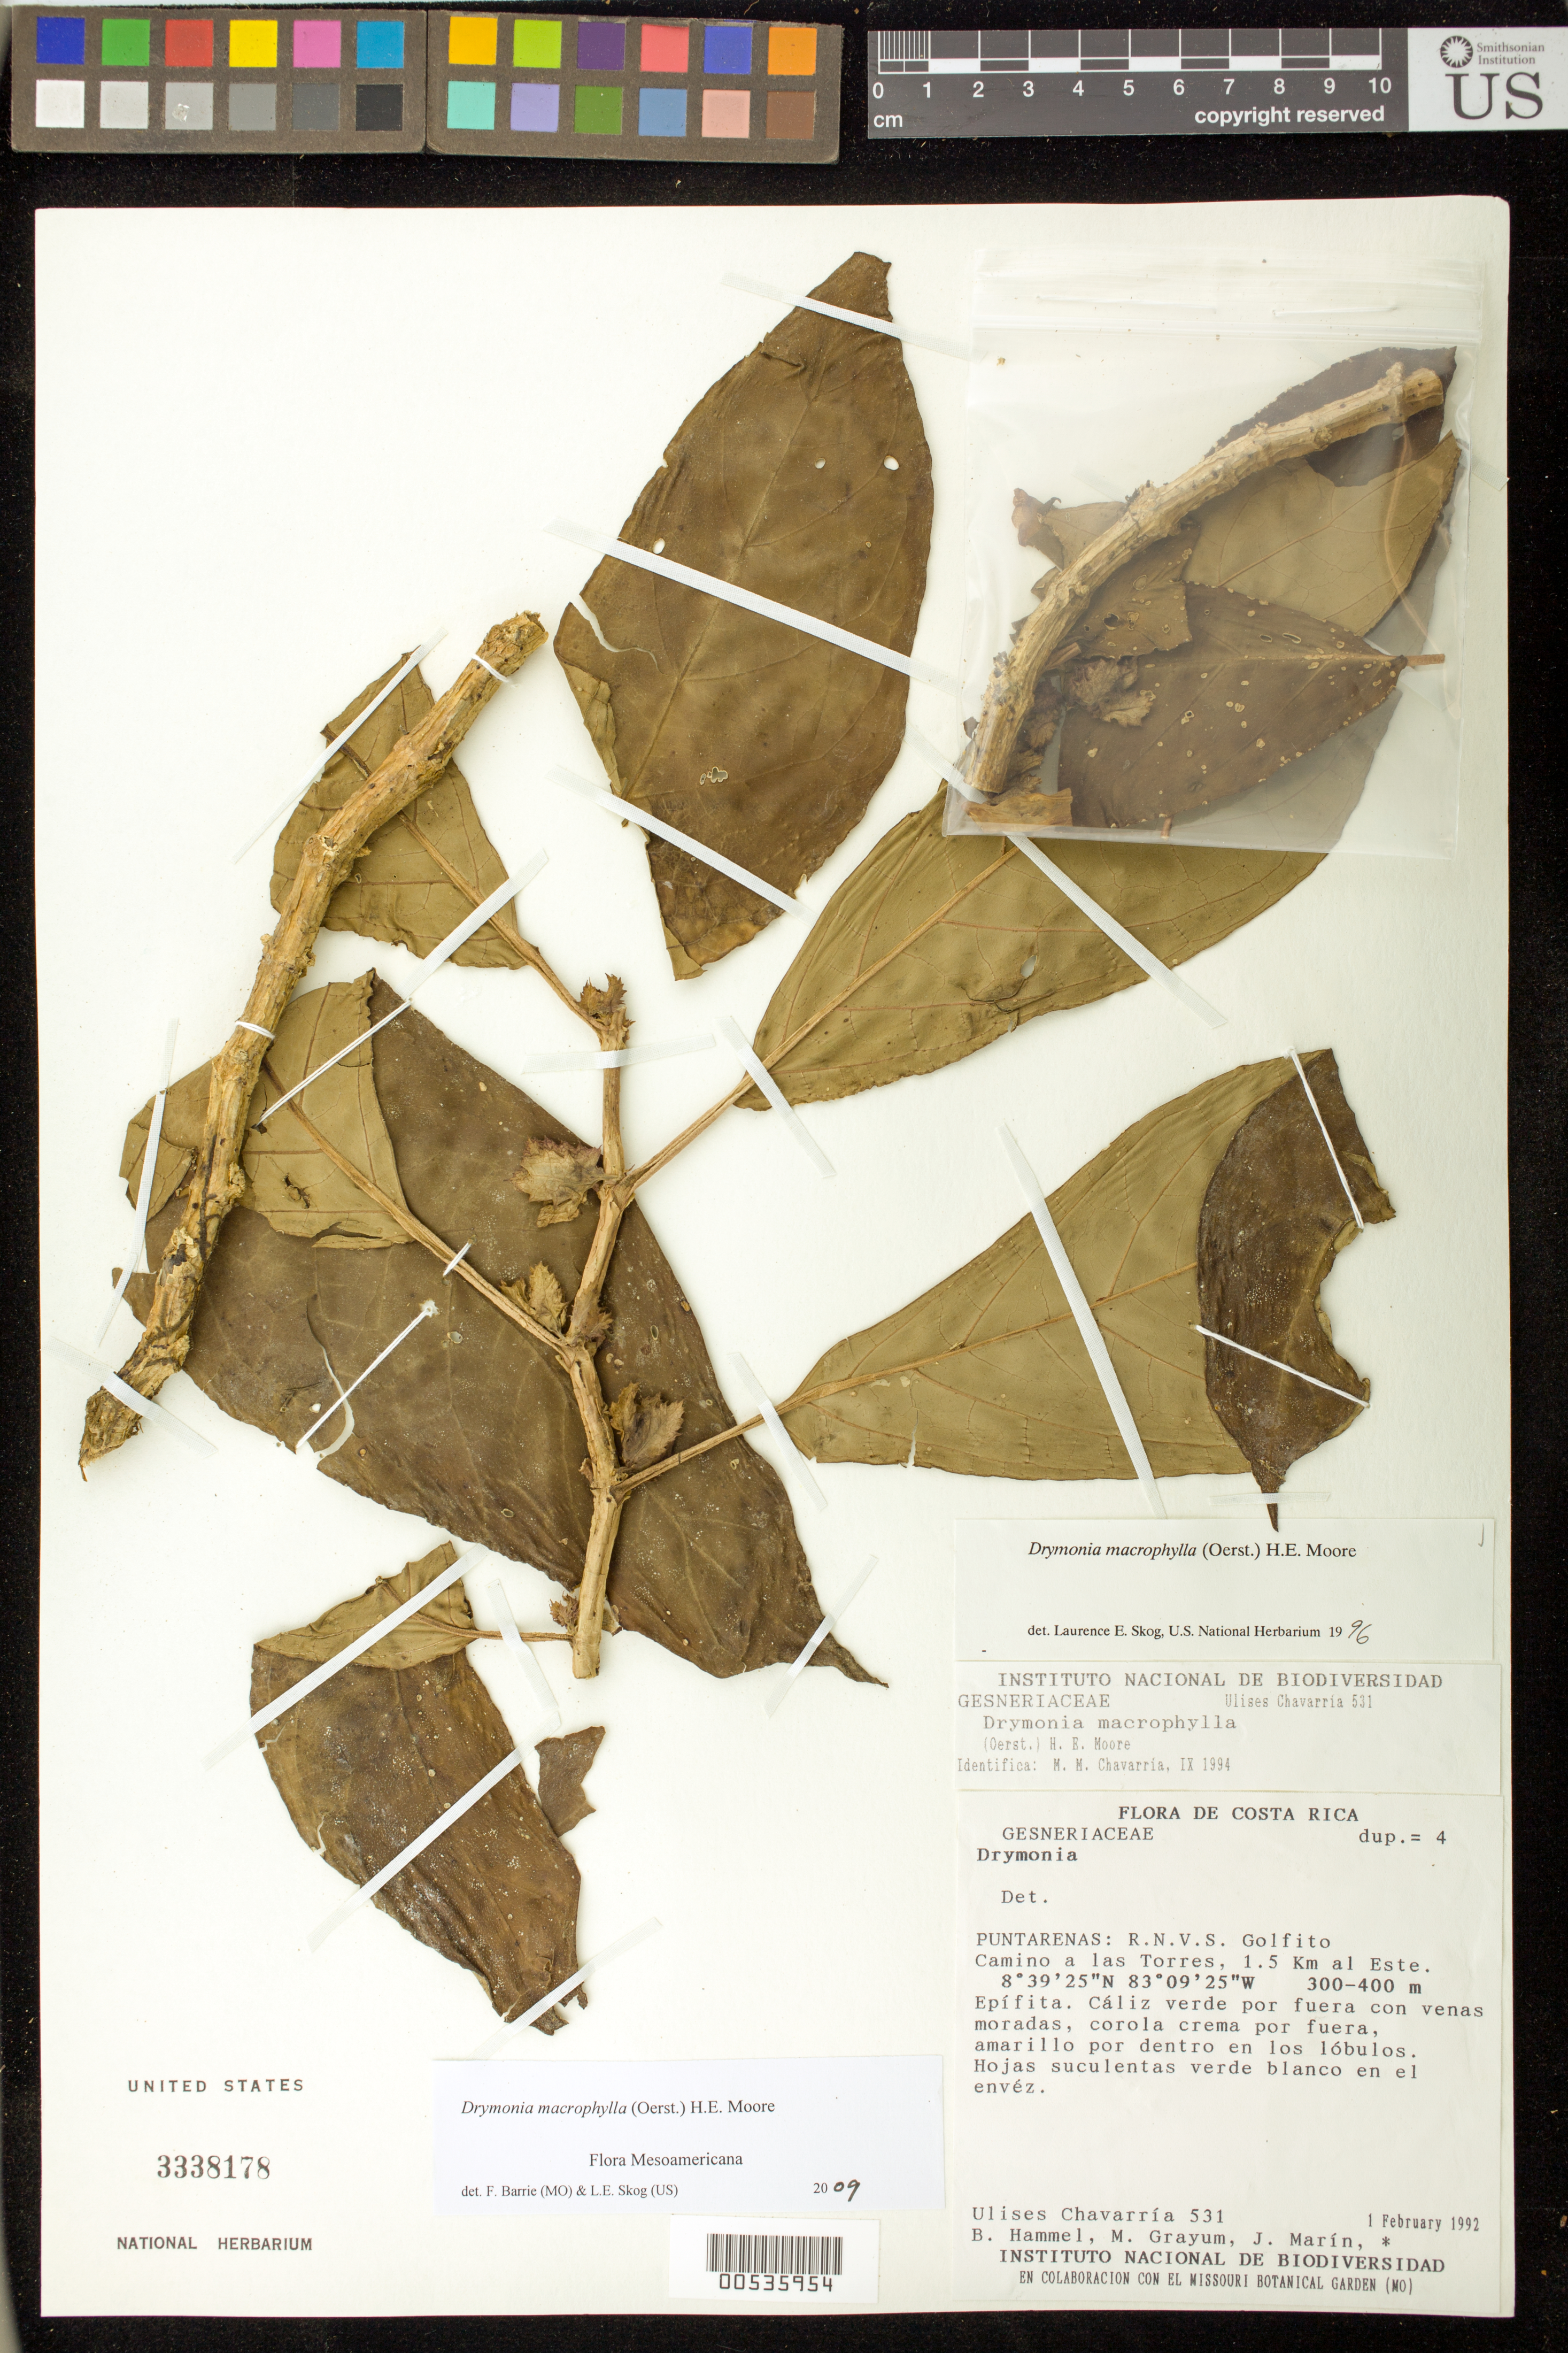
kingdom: Plantae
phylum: Tracheophyta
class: Magnoliopsida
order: Lamiales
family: Gesneriaceae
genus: Drymonia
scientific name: Drymonia macrophylla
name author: (Oerst.) H.E. Moore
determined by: Skog, Laurence E.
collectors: U. Chavarría, B. Hammel, M. H. Grayum & J. Marín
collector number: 531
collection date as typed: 01 Feb 1992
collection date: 1992-02-01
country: Costa Rica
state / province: Puntarenas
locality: R.N.V.S. Golfito, Camino a las Torres, 1.5 km al Este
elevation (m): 300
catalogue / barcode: US 3338178